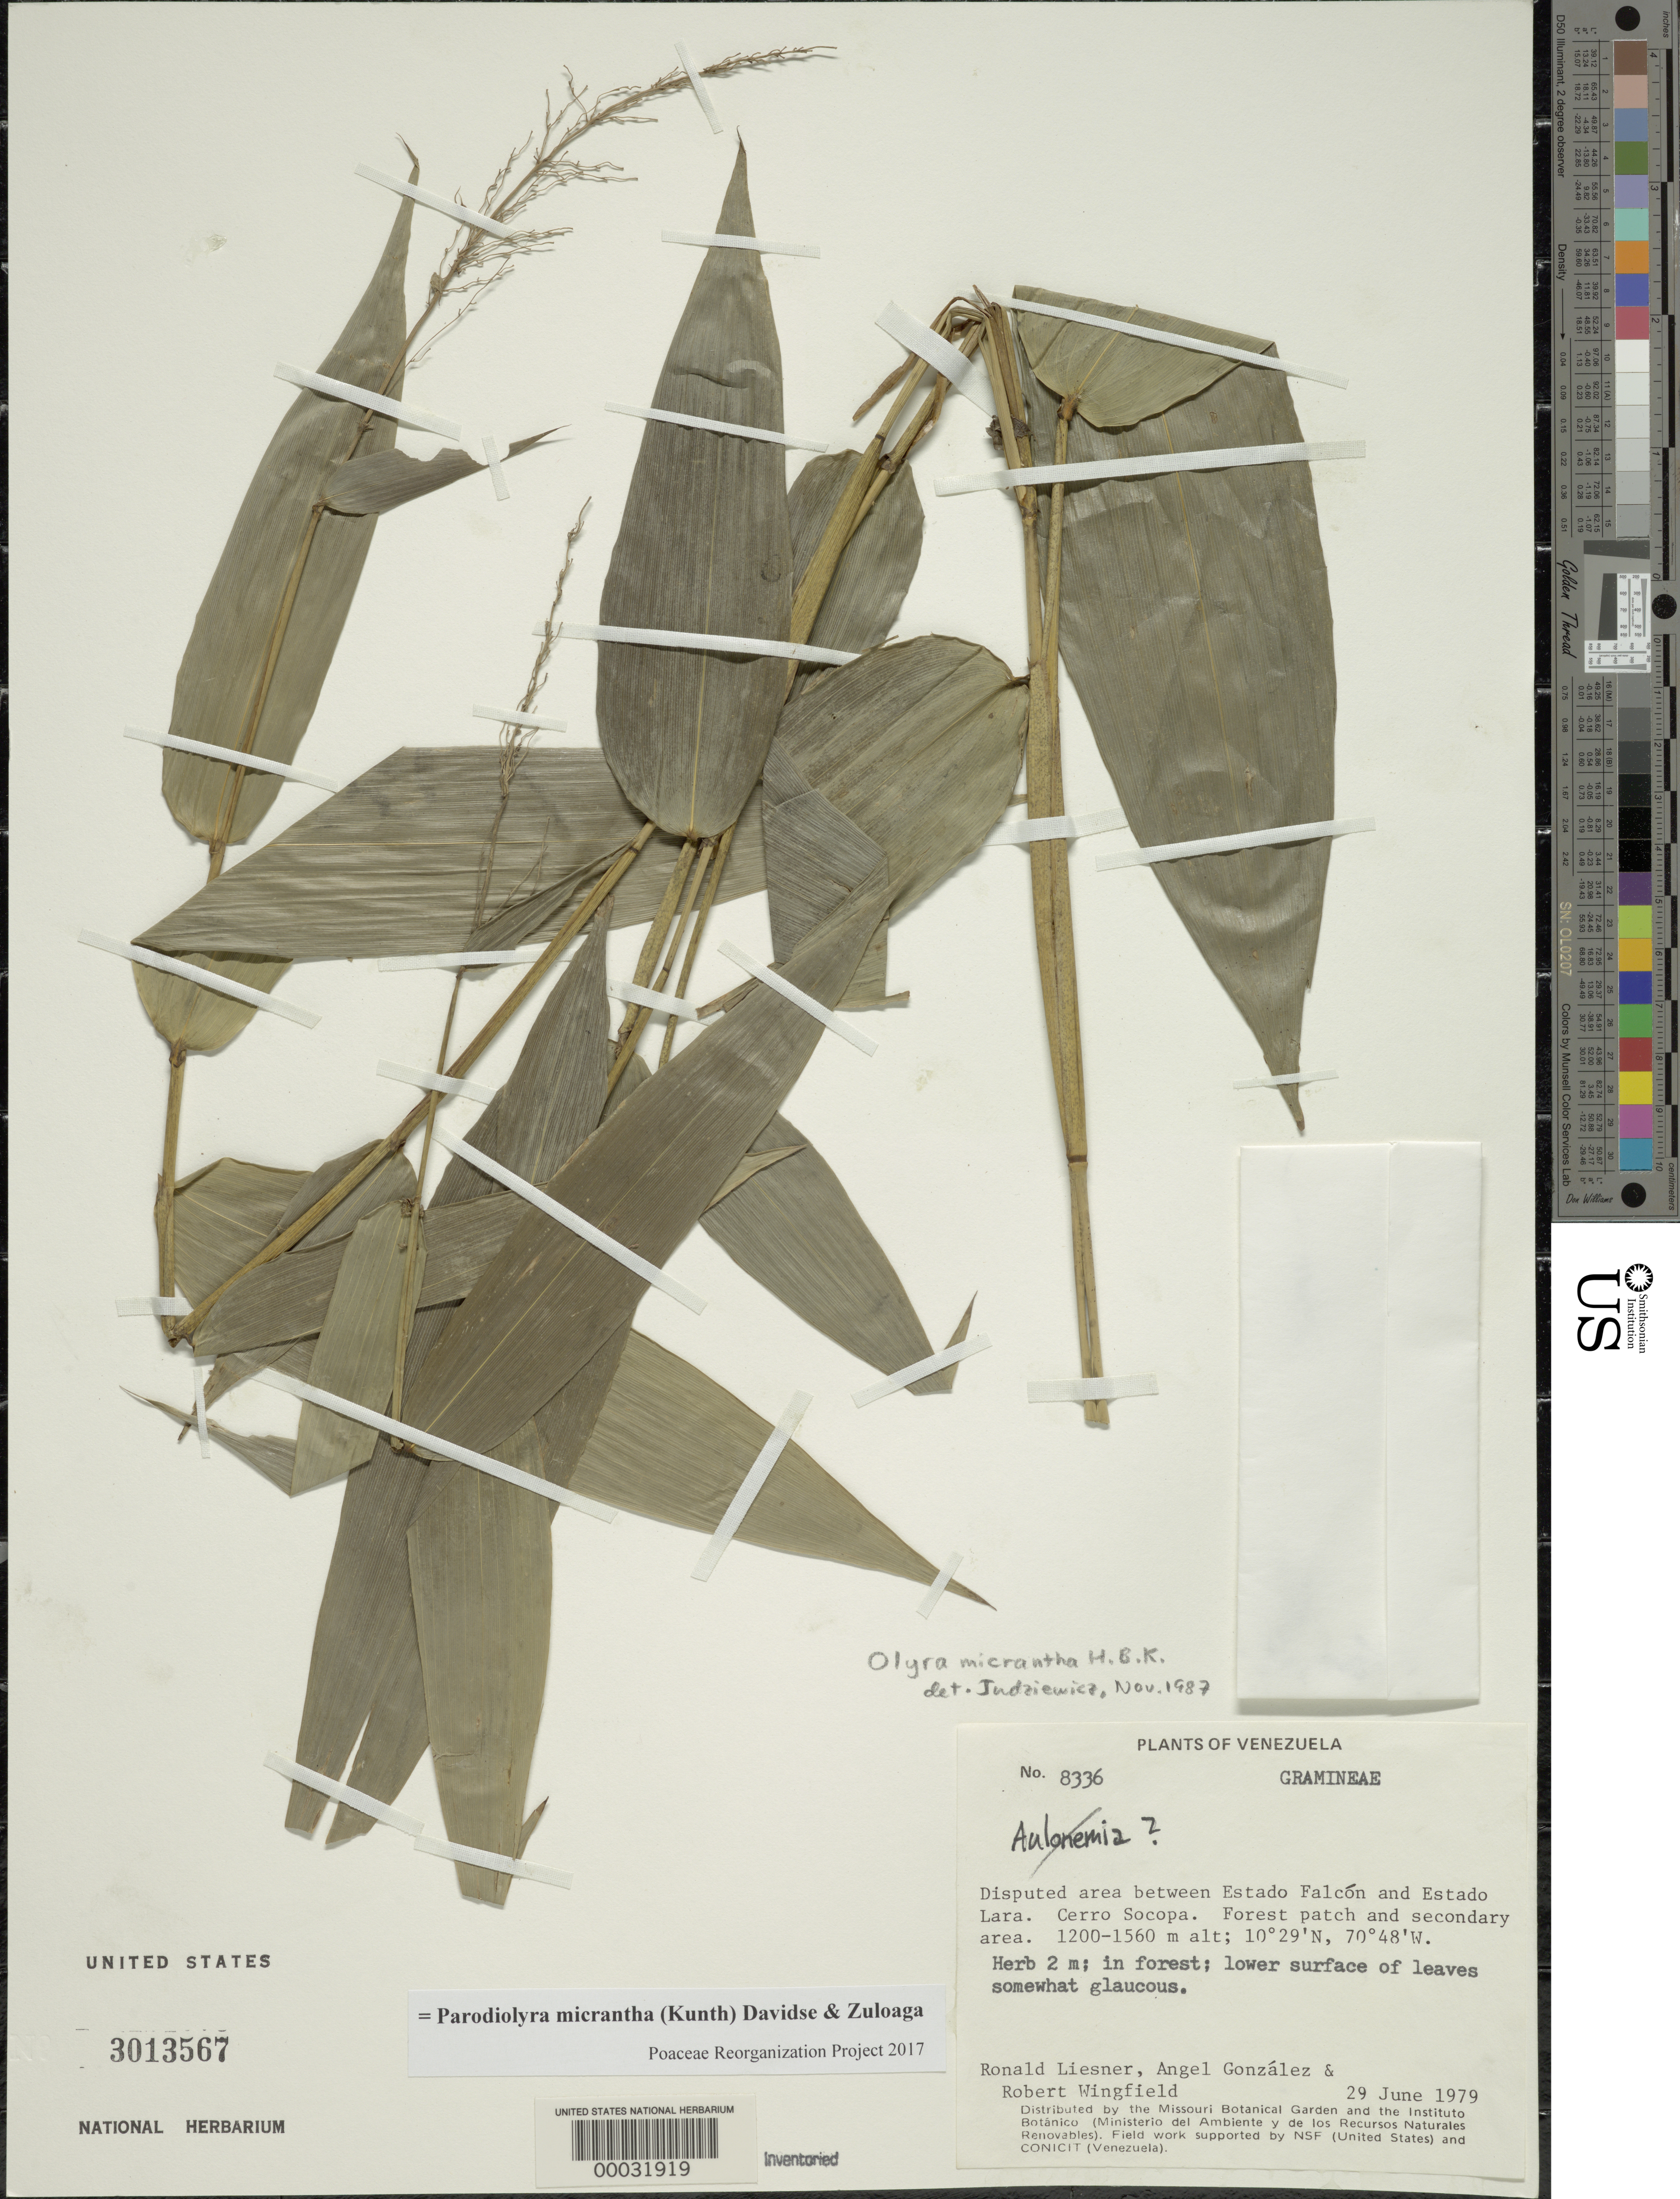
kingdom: Plantae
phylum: Tracheophyta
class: Liliopsida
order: Poales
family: Poaceae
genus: Parodiolyra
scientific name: Parodiolyra micrantha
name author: (Kunth) Davidse & Zuloaga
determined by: Poaceae Reorganization Project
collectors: R. L. Liesner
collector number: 8336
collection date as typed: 29 Jun 1979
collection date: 1979-06-29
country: Venezuela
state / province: Falcón / Lara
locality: Cerro socopa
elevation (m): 1200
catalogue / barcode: US 3013567